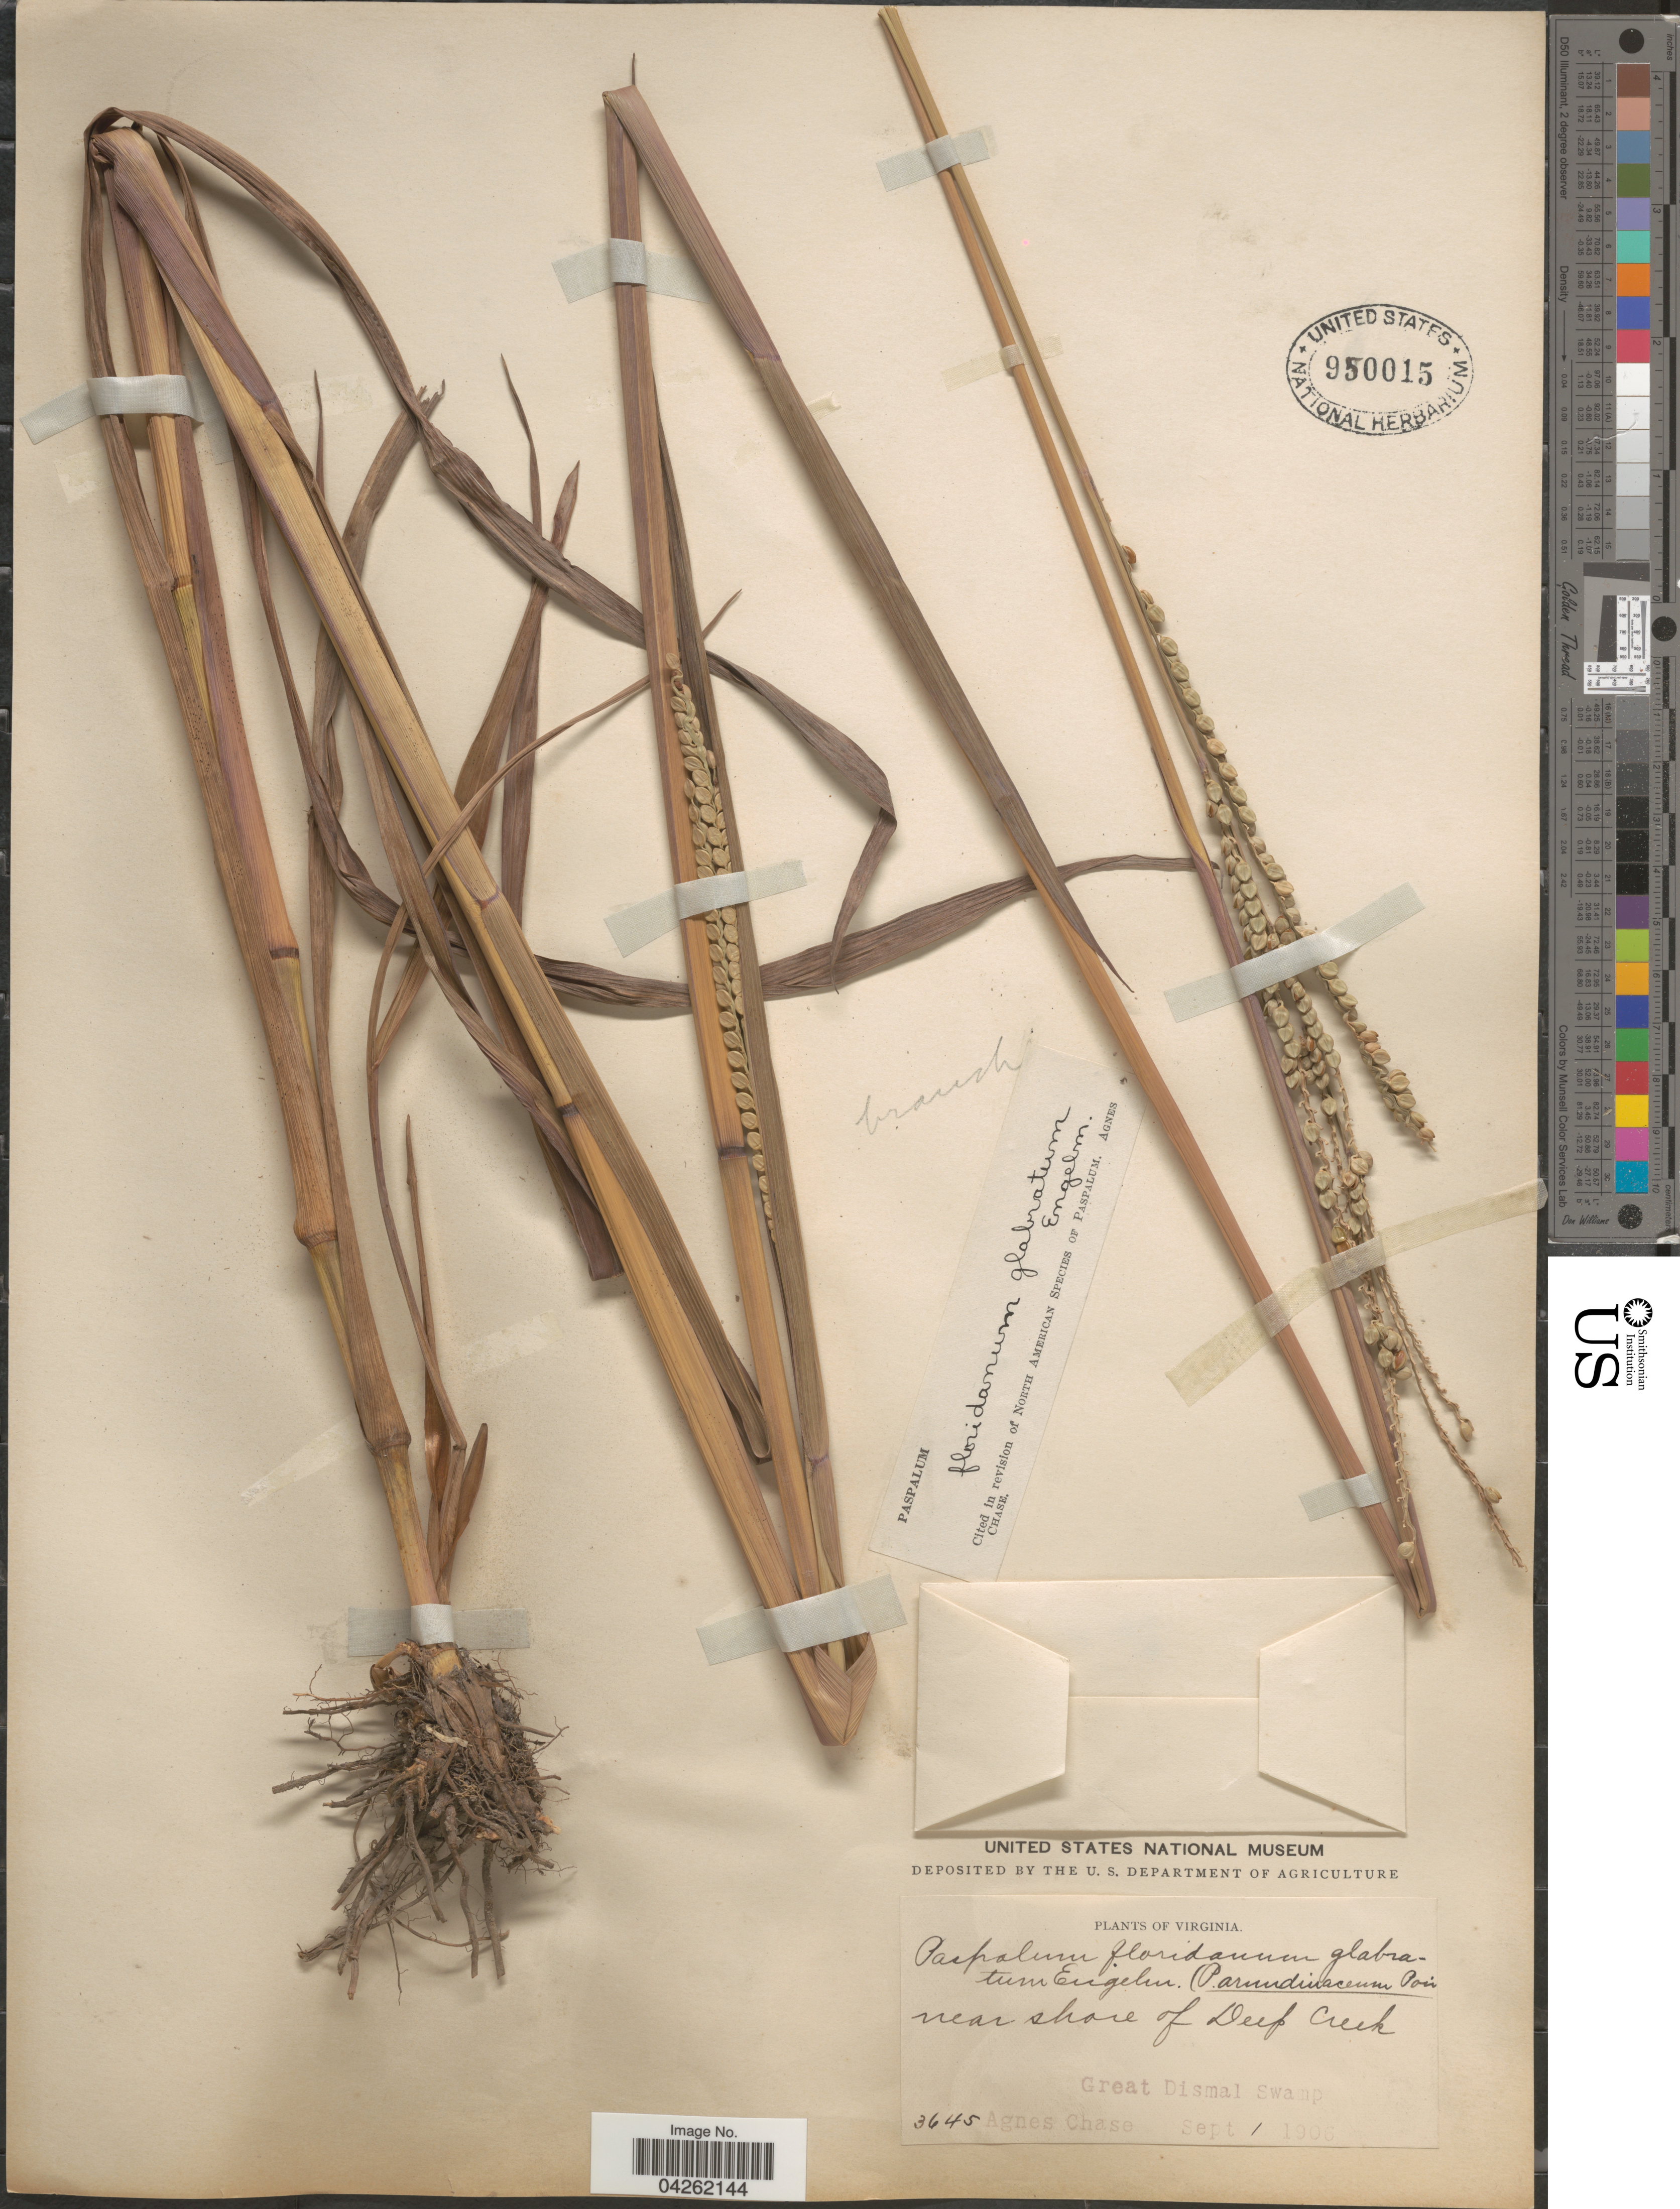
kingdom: Plantae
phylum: Tracheophyta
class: Liliopsida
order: Poales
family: Poaceae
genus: Paspalum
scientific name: Paspalum floridanum var. glabratum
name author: Engelm. ex Vasey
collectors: A. Chase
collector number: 3645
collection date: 1906-09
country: United States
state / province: Virginia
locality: Near shore of Deep Creek. Great Dismal Swamp.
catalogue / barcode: US 950015